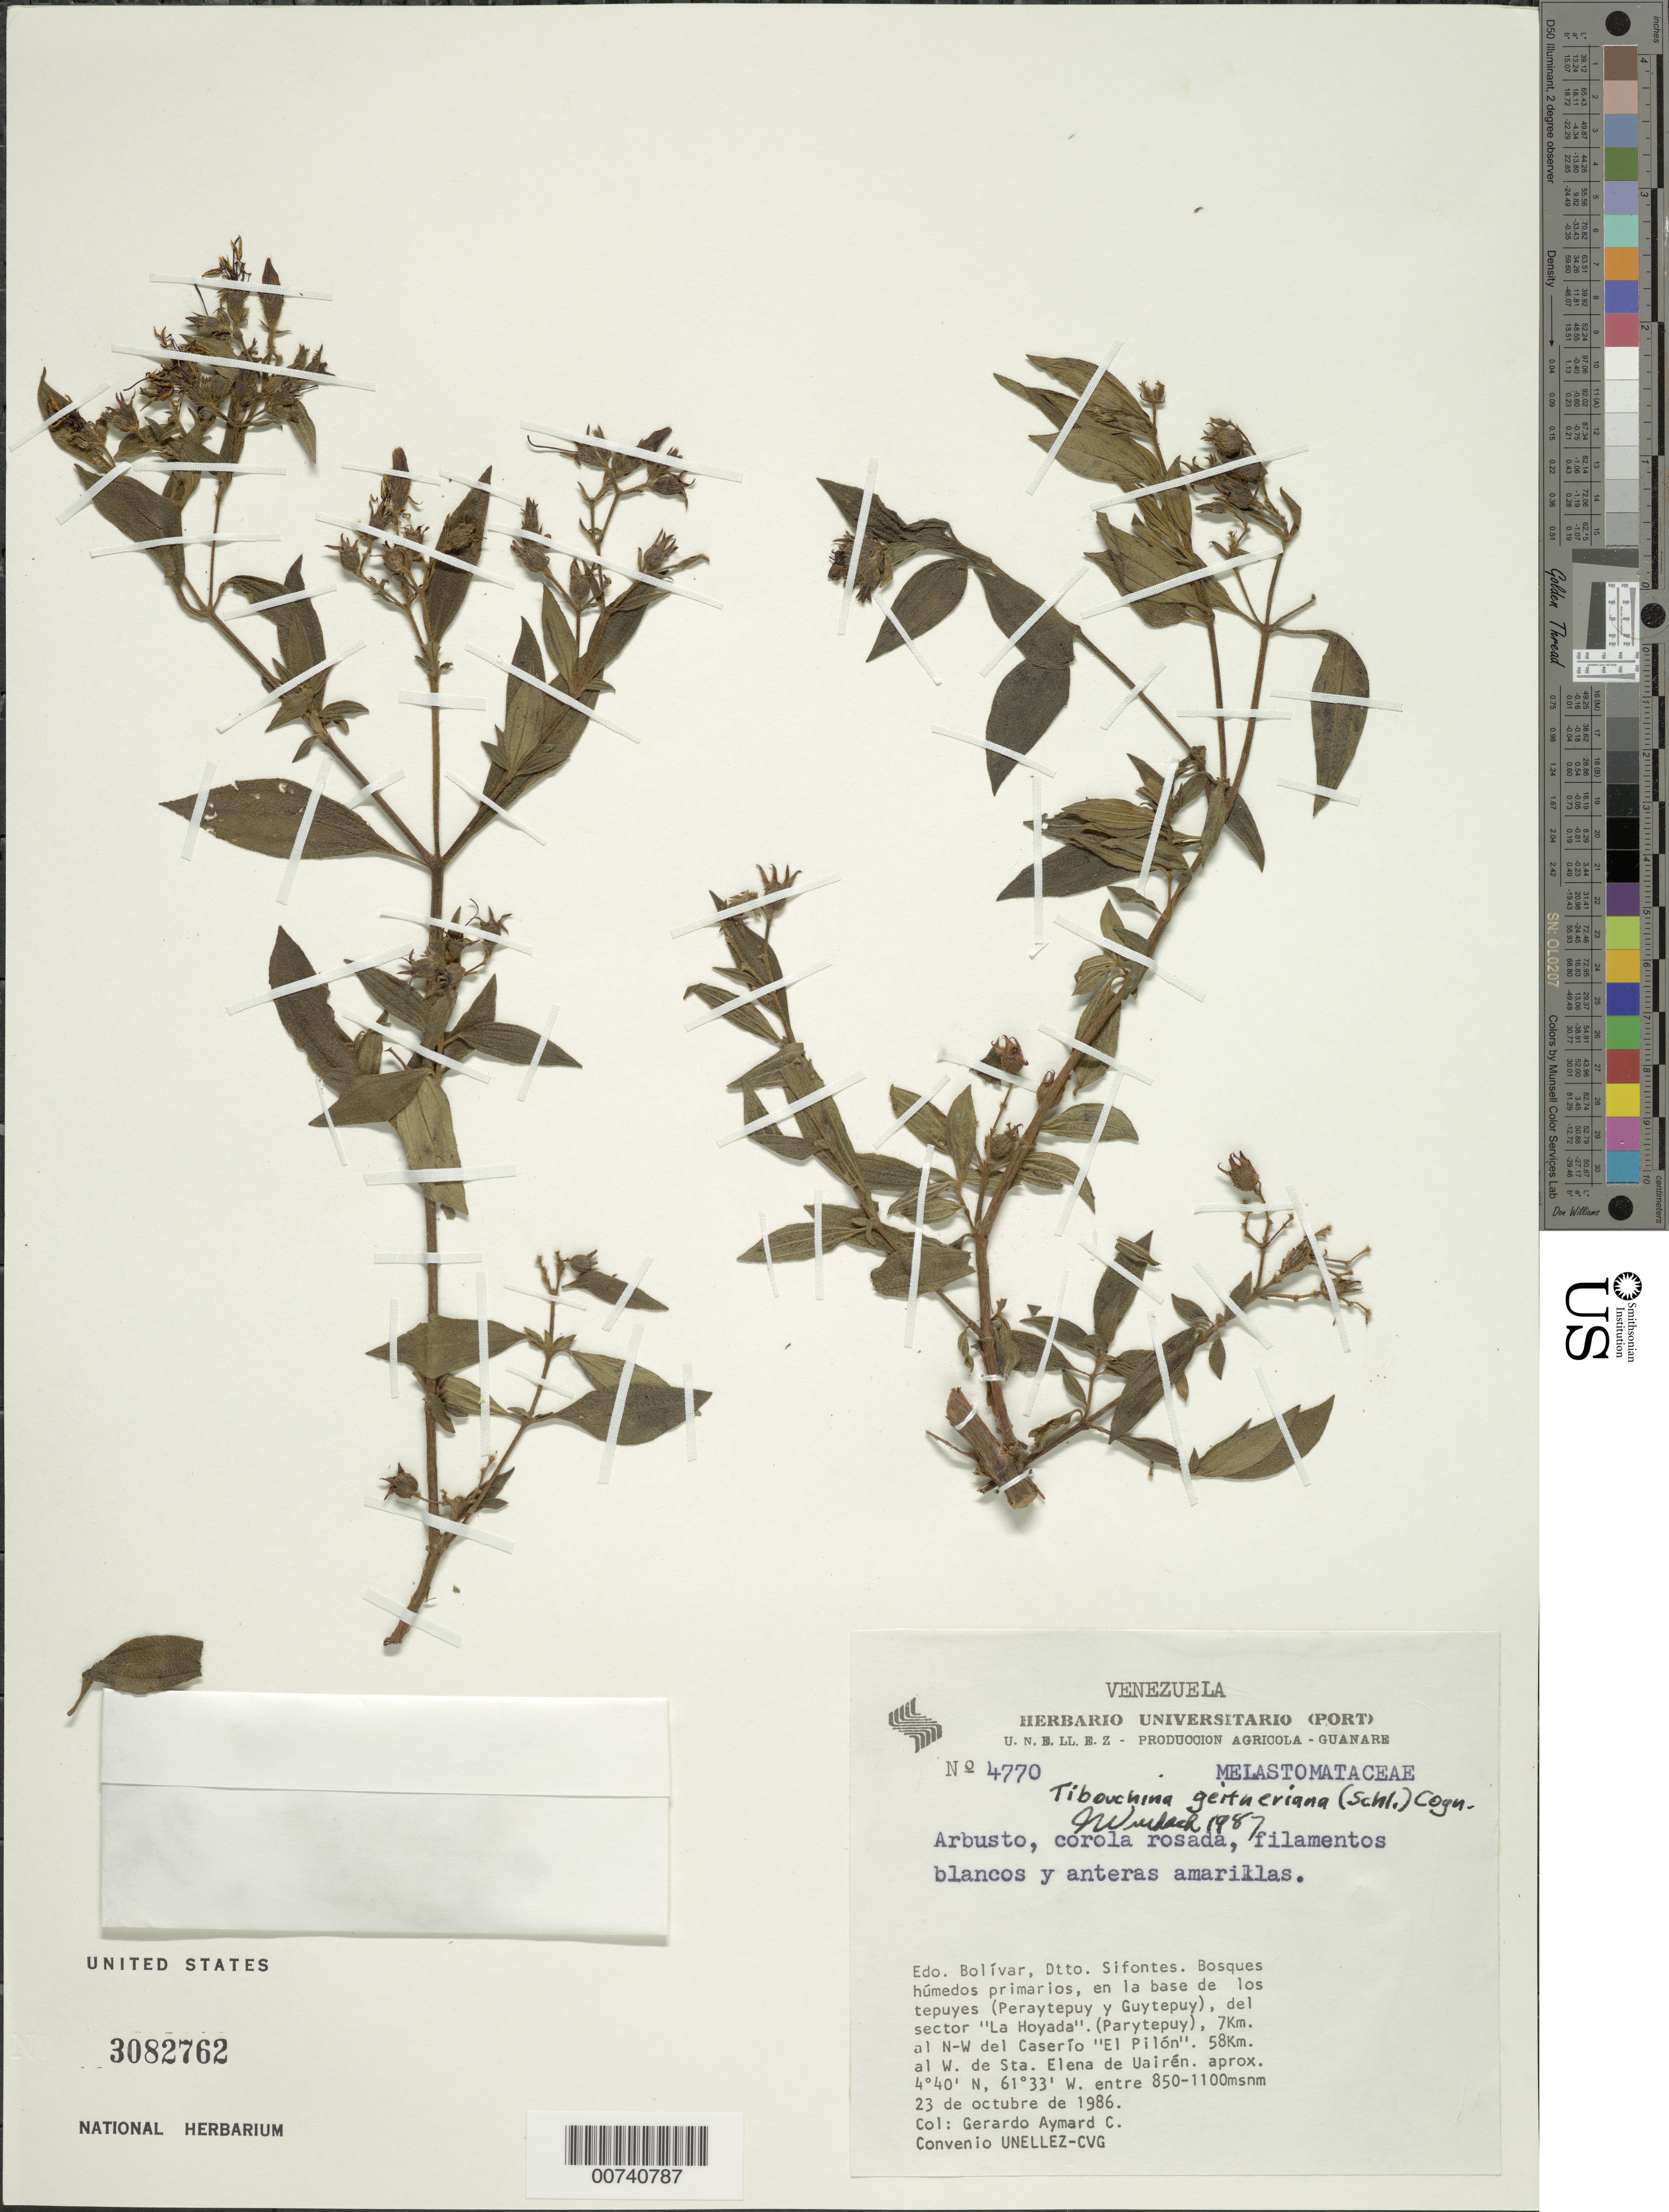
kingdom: Plantae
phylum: Tracheophyta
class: Magnoliopsida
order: Myrtales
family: Melastomataceae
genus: Chaetogastra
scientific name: Chaetogastra geitneriana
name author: Schltdl.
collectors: G. A. Aymard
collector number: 4770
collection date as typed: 23-Oct-86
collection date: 1986-10-23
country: Venezuela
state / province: Bolívar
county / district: Sifontes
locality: Caserío "El Piló", 7 km NW of, 58 km W of Sta. Elena de Uairén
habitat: Wet primary forest at base of tepui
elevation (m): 850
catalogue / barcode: US 3082762